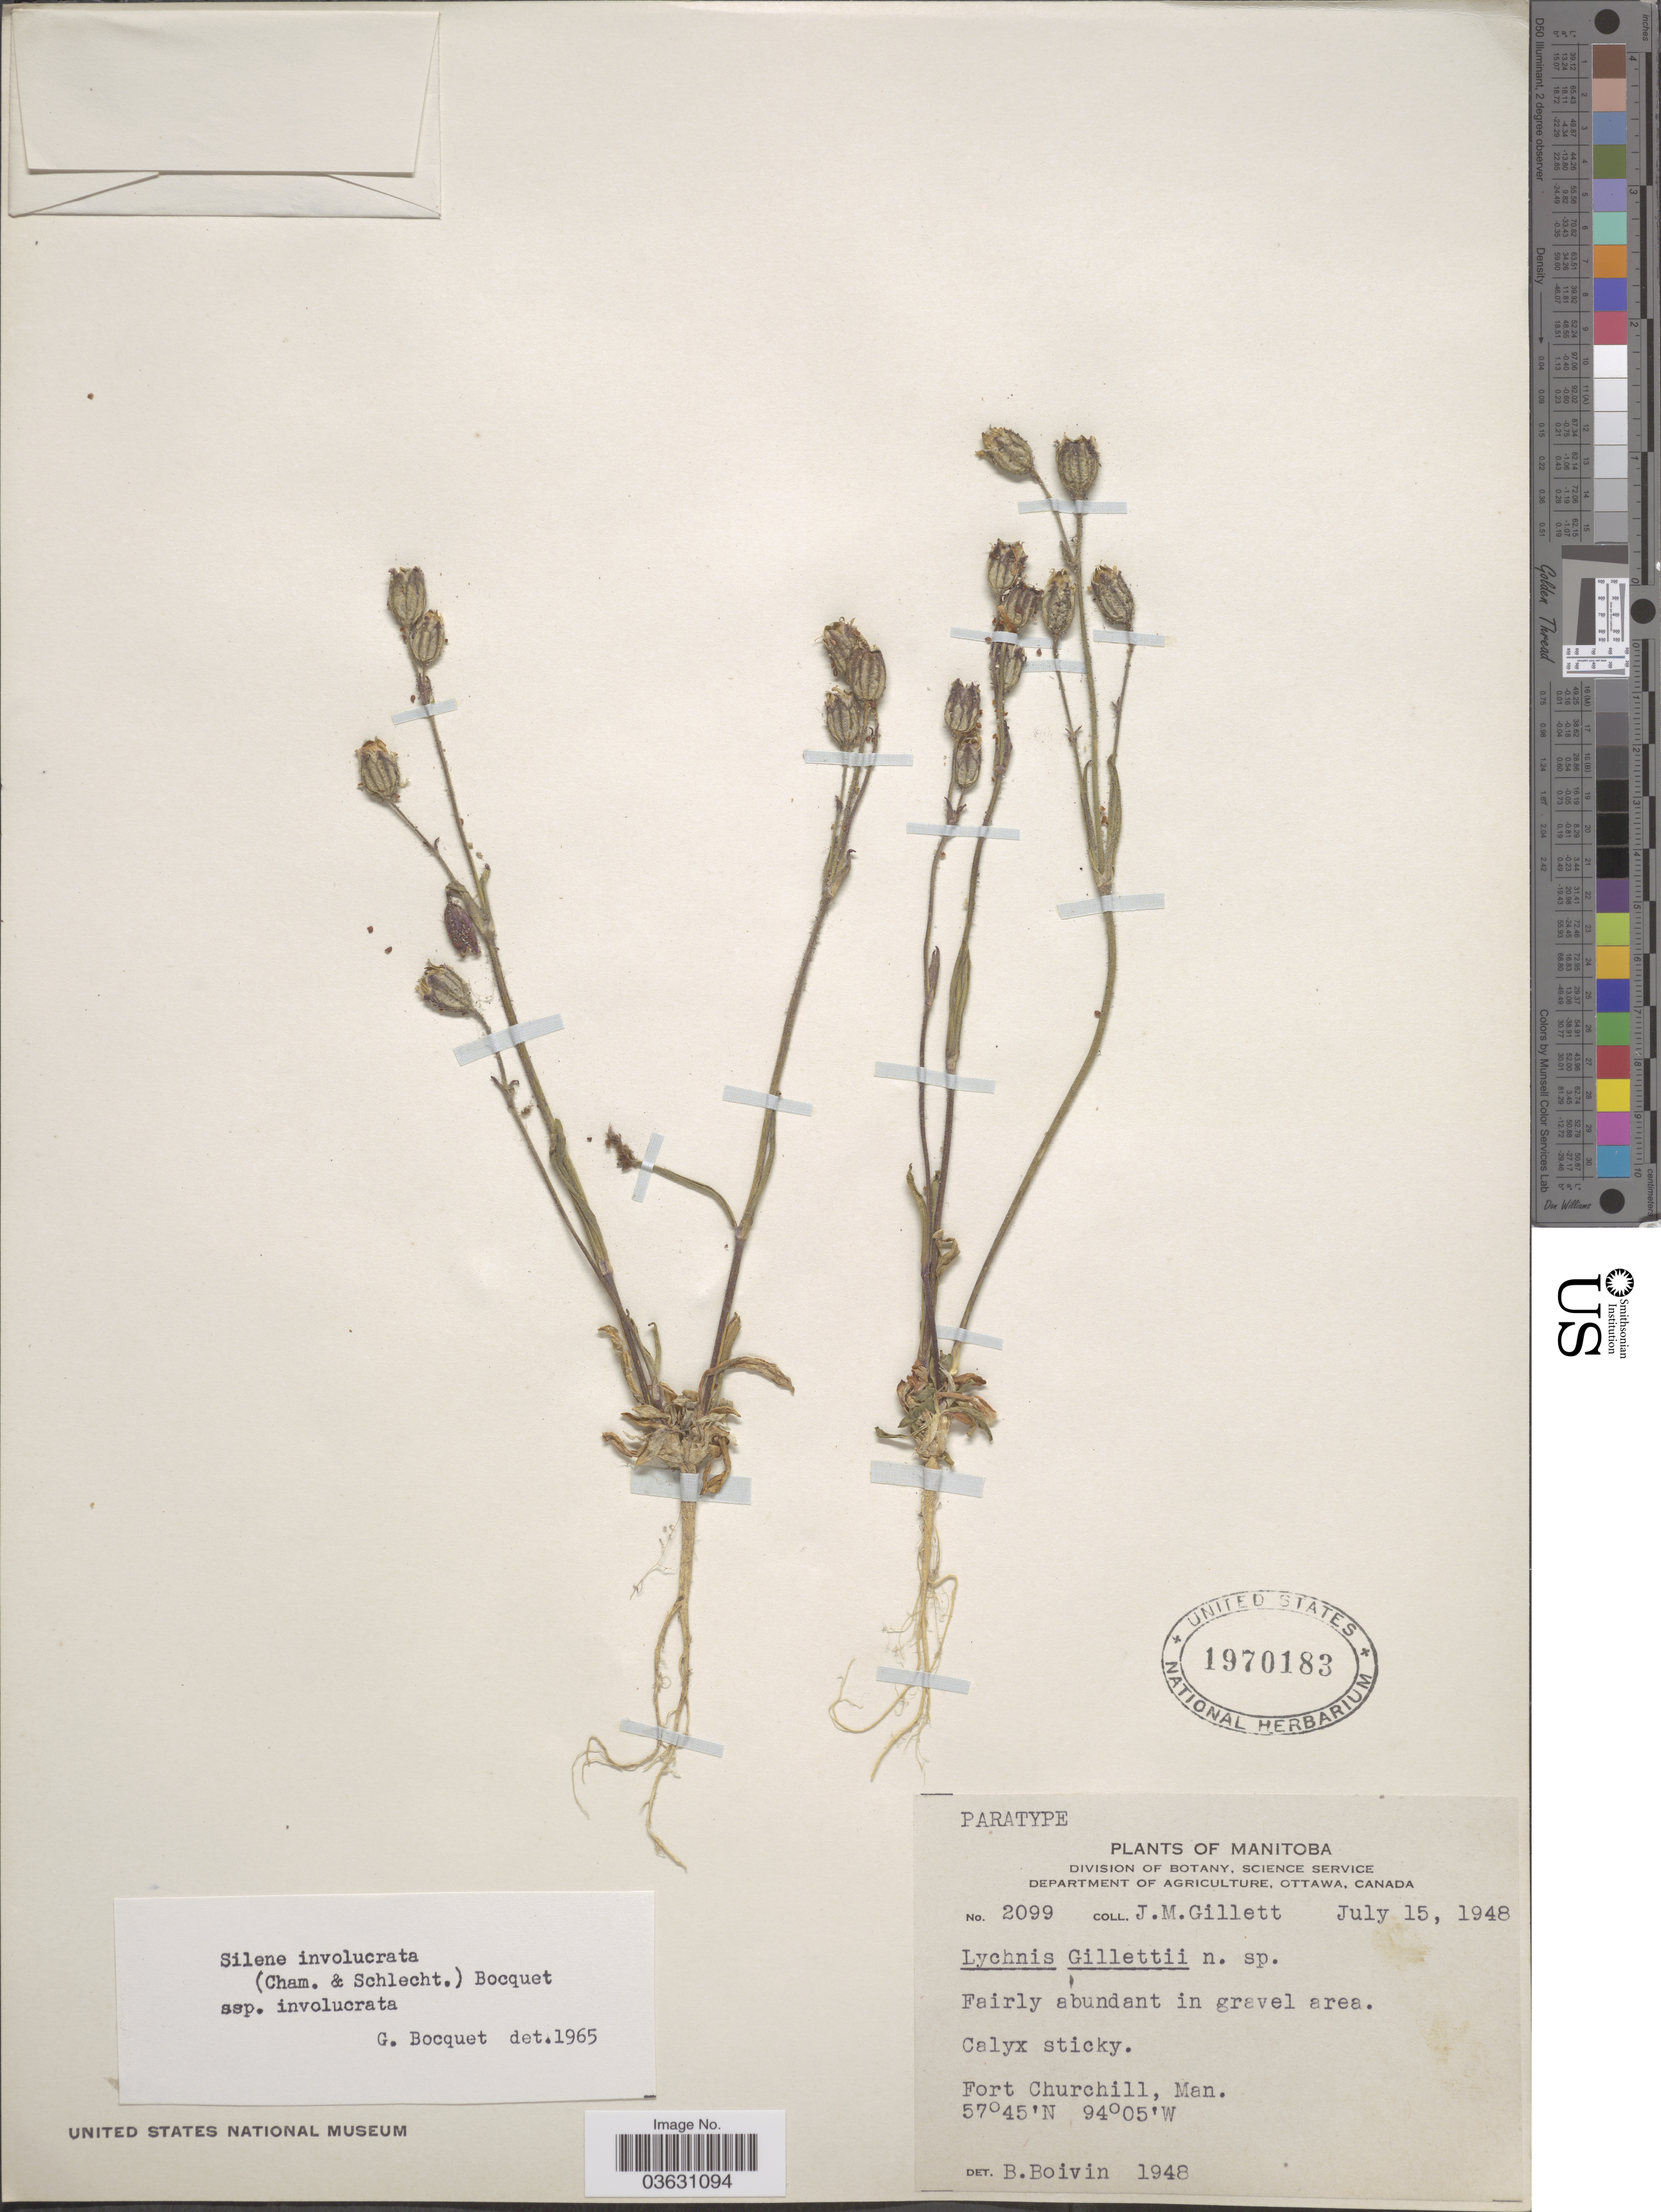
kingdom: Plantae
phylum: Tracheophyta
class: Magnoliopsida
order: Caryophyllales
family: Caryophyllaceae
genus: Silene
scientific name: Silene involucrata subsp. involucrata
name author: (Cham. & Schltdl.) Bocquet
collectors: J. M. Gillett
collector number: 2099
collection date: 1948-07-15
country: Canada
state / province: Manitoba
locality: Fort Churchill, Man.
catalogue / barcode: US 1970183